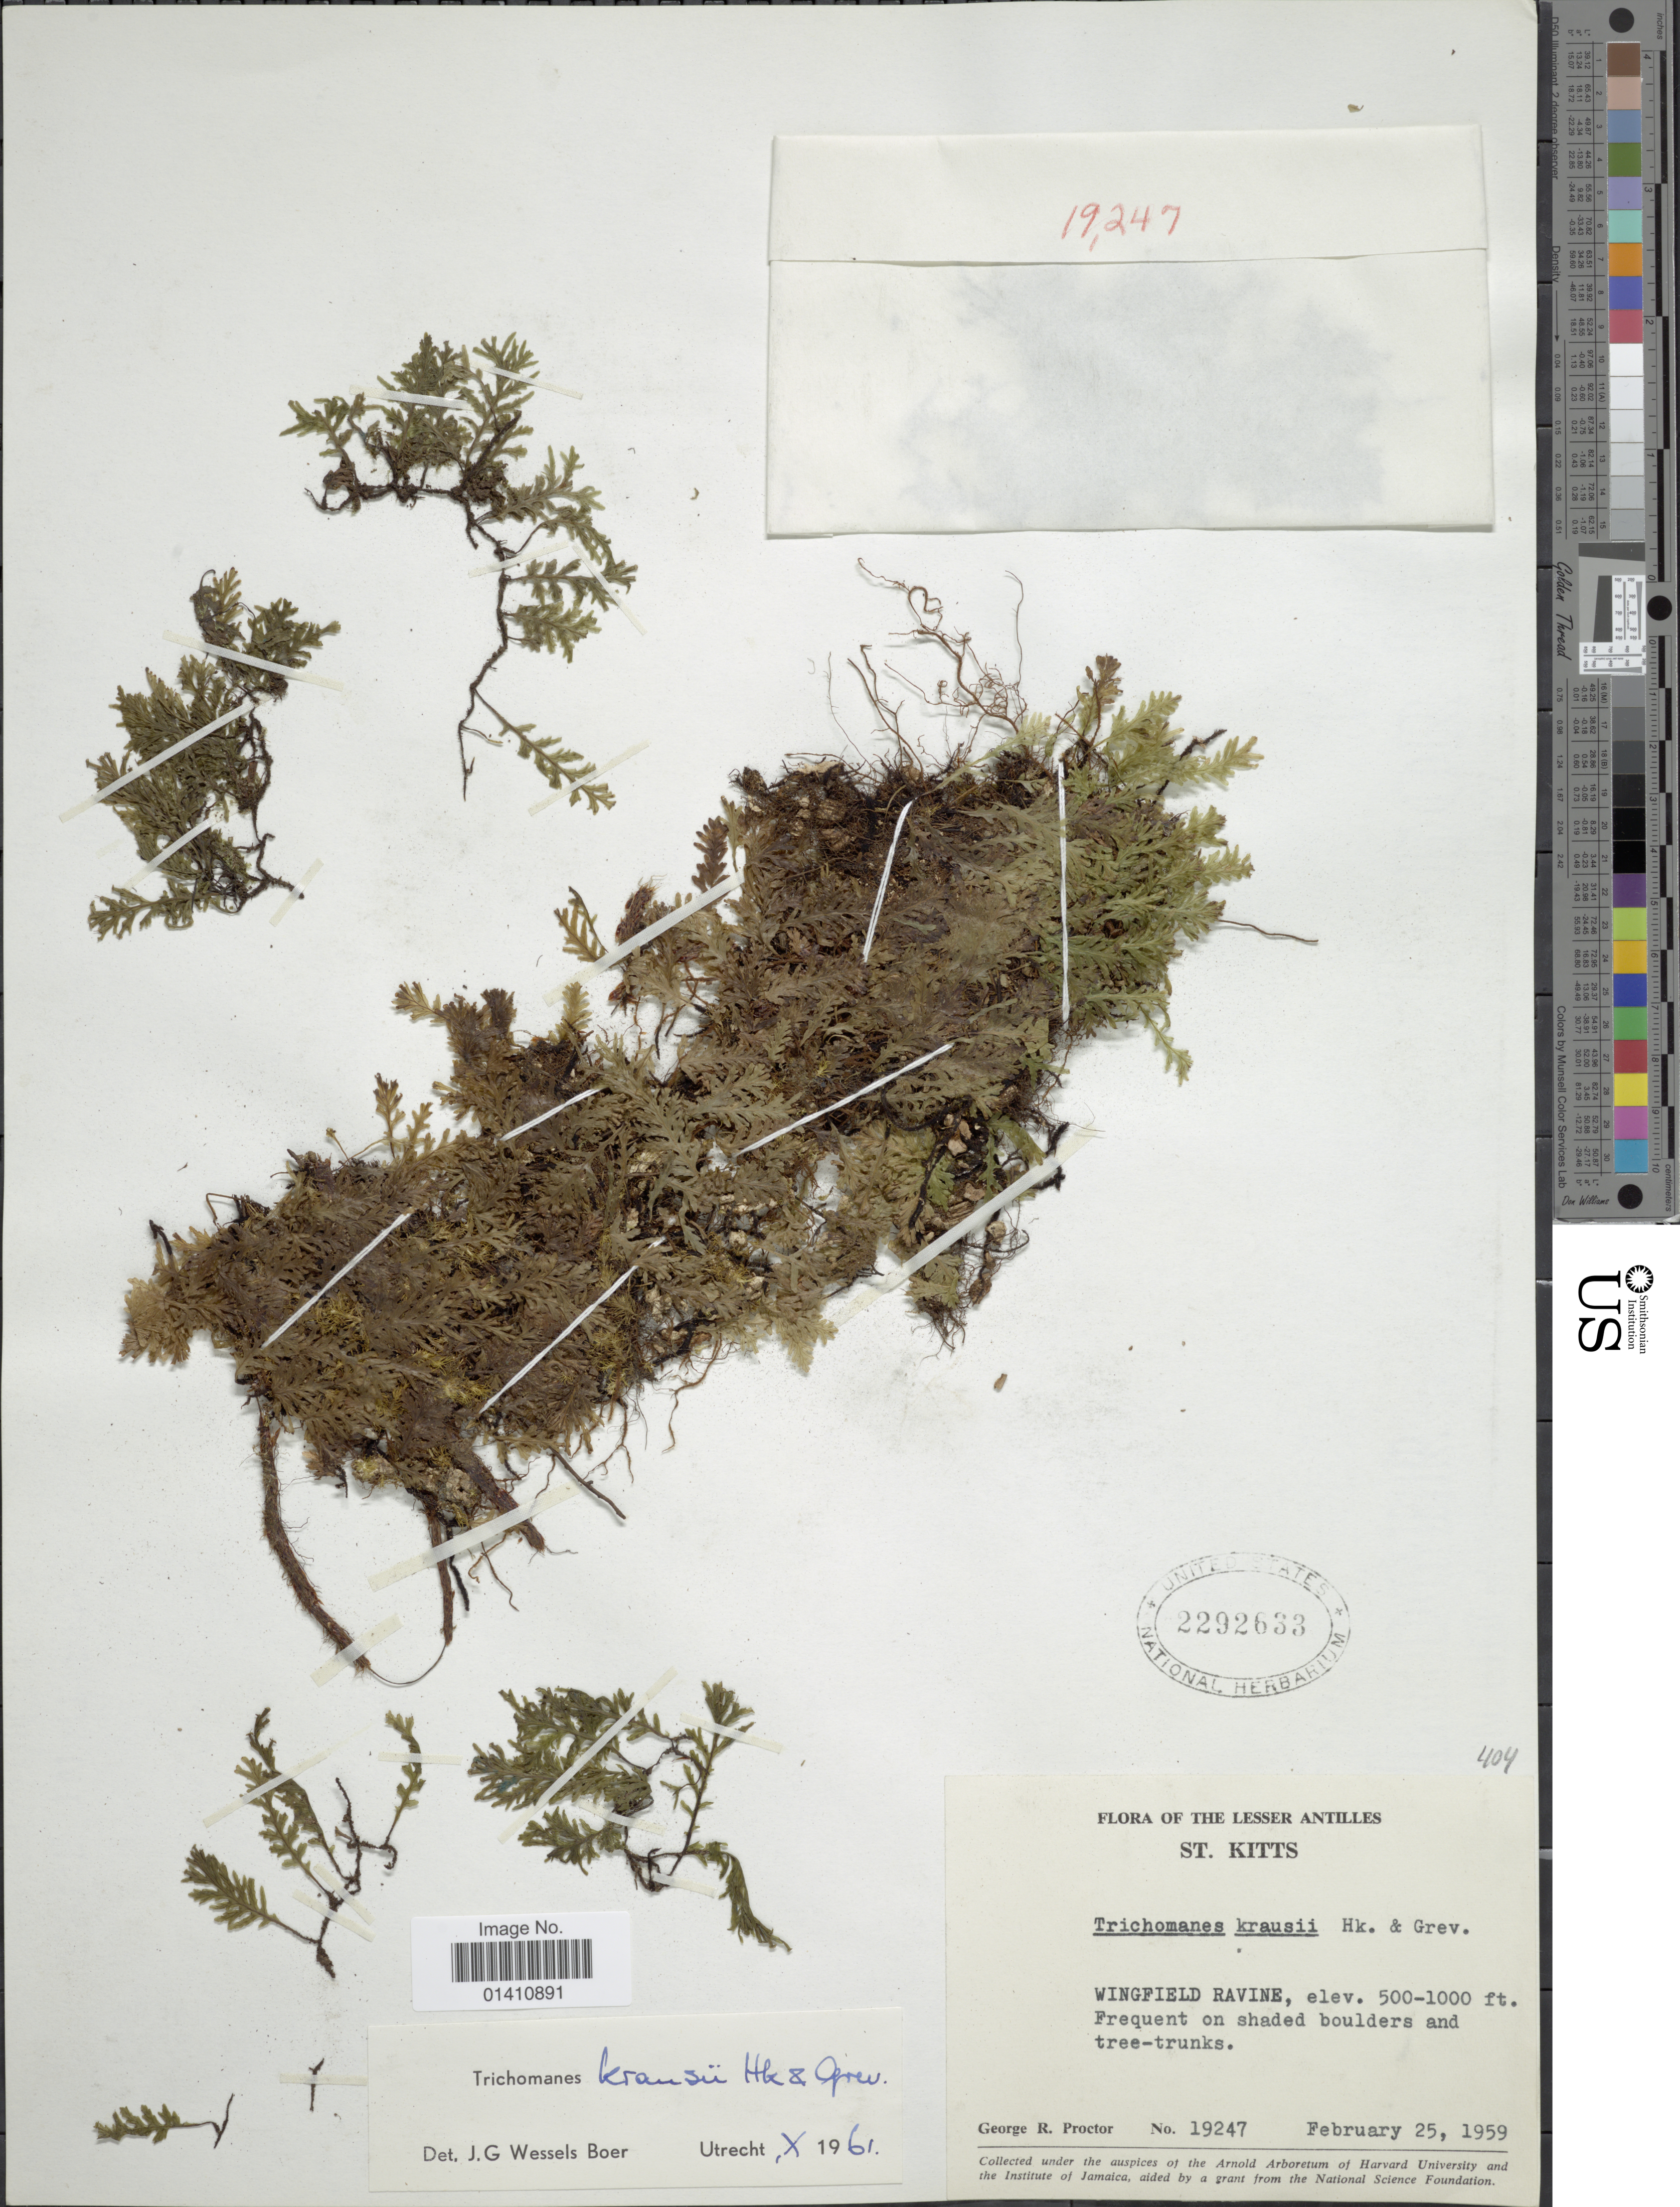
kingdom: Plantae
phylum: Tracheophyta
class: Polypodiopsida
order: Hymenophyllales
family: Hymenophyllaceae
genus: Didymoglossum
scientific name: Didymoglossum kraussii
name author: (Hook. & Grev.) C. Presl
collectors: G. R. Proctor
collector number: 19247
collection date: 1959-02-25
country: St. Christopher-Nevis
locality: The Lesser Antilles, Wingfield Ravine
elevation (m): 152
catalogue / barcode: US 2292633